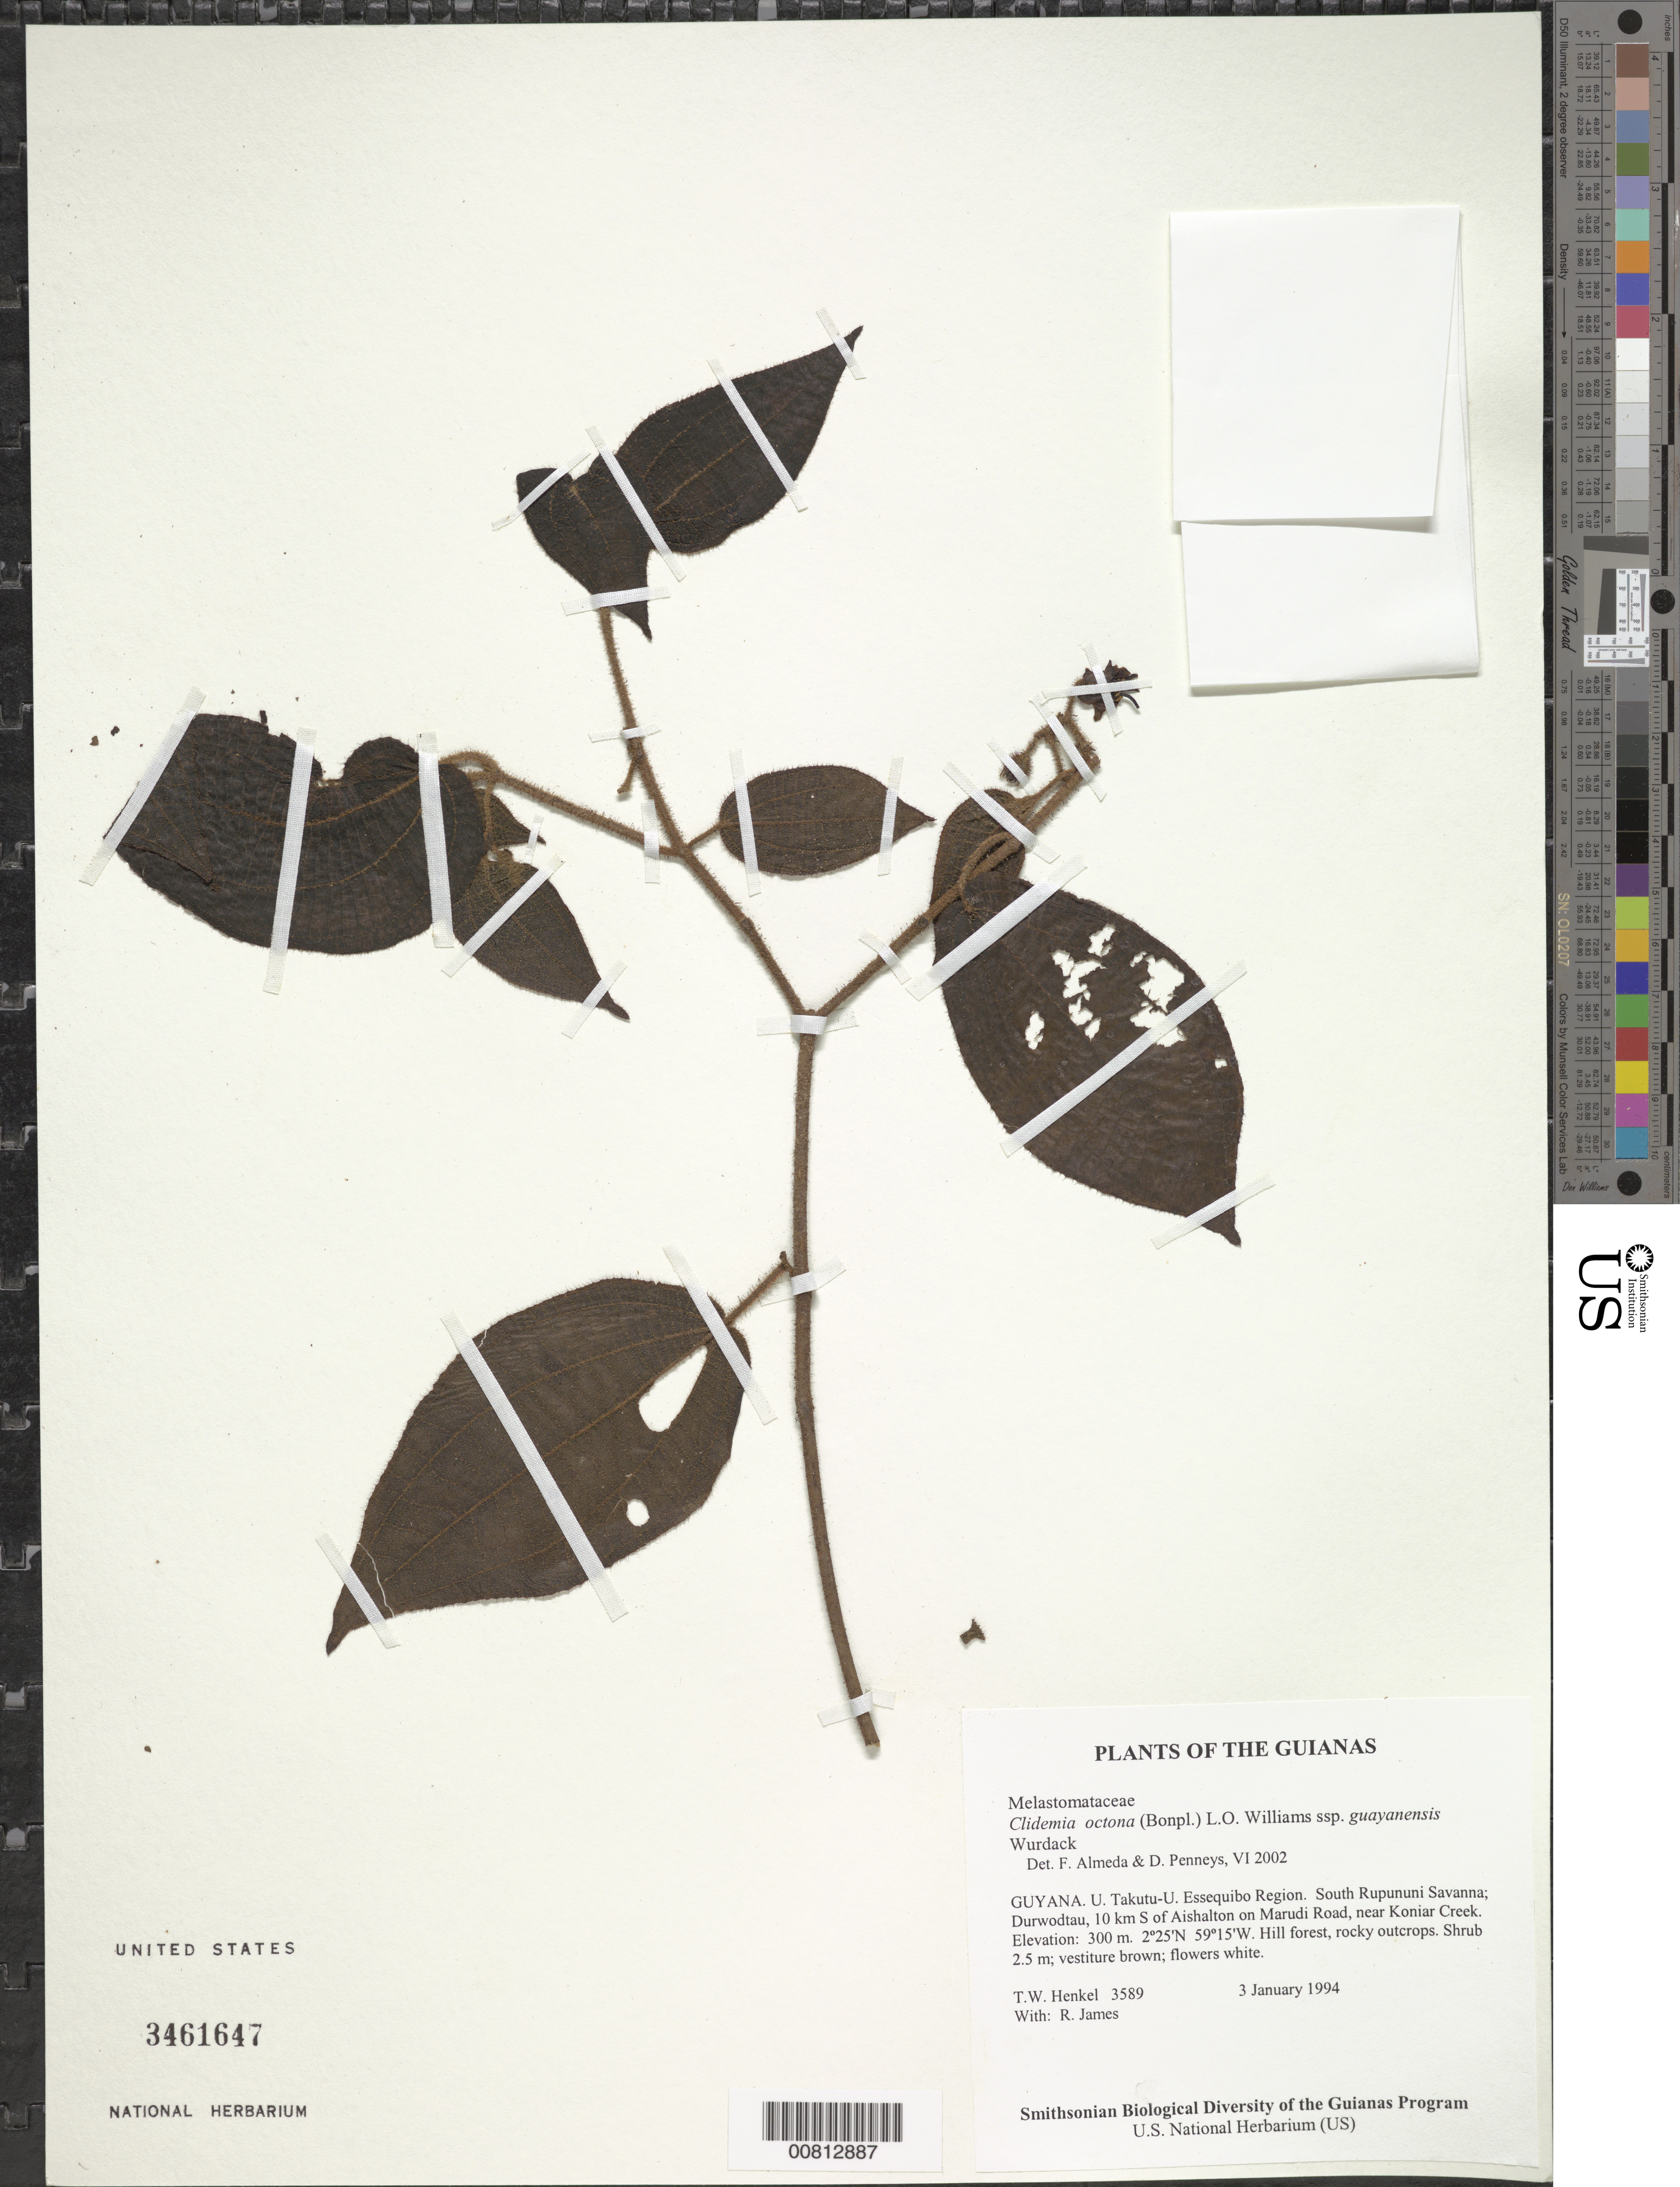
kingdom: Plantae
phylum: Tracheophyta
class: Magnoliopsida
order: Myrtales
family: Melastomataceae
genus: Clidemia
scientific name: Clidemia octona subsp. guayanensis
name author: Wurdack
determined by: Almeda, F.; Penneys, D. S.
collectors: T. Henkel & R. James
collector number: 3589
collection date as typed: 3 January 1994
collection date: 1994-01-03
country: Guyana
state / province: U. Takutu-U. Essequibo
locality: South Rupununi Savanna; Durwodtau, 10 km S of Aishalton on Marudi Road, near Koniar Creek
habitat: Hill forest, rocky outcrops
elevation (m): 300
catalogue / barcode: US 3461647